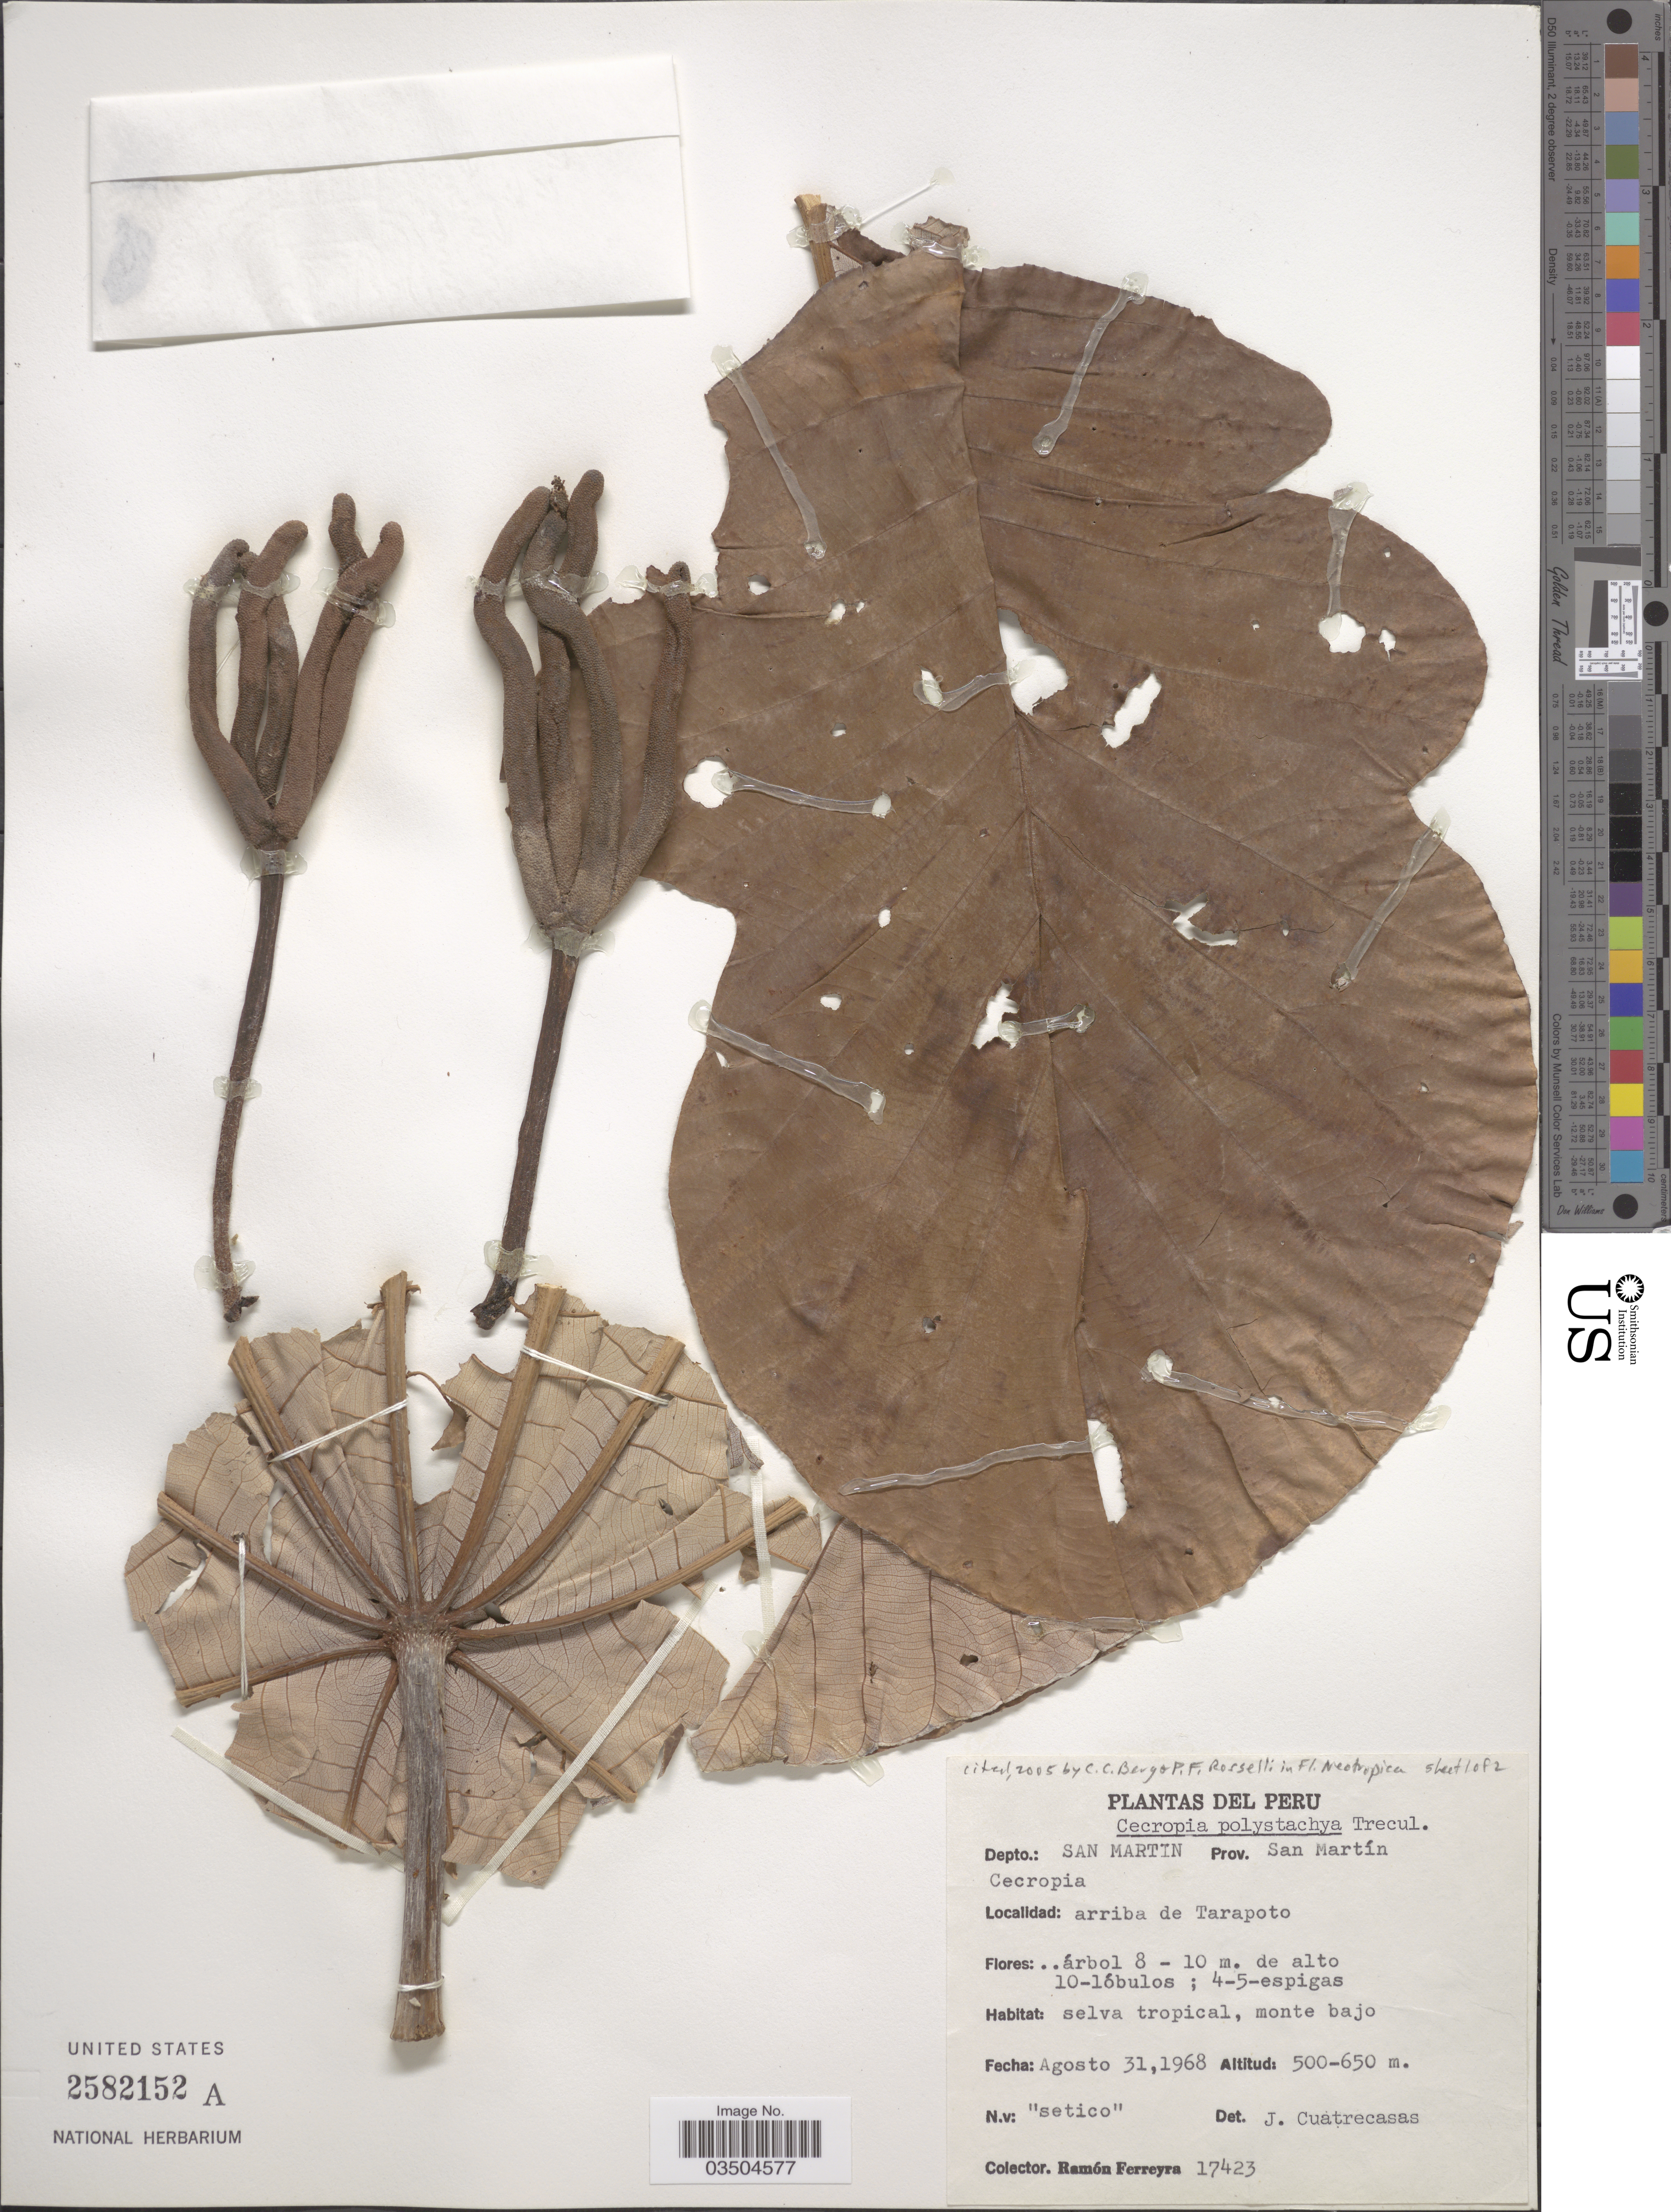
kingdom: Plantae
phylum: Tracheophyta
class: Magnoliopsida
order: Rosales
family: Urticaceae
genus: Cecropia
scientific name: Cecropia polystachya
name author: Trécul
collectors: R. A. Ferreyra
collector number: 17423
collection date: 1968-08-31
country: Peru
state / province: San Martín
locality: Depto.: San Martin, arriba de Tarapoto.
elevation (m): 500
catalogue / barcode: US 2582152A